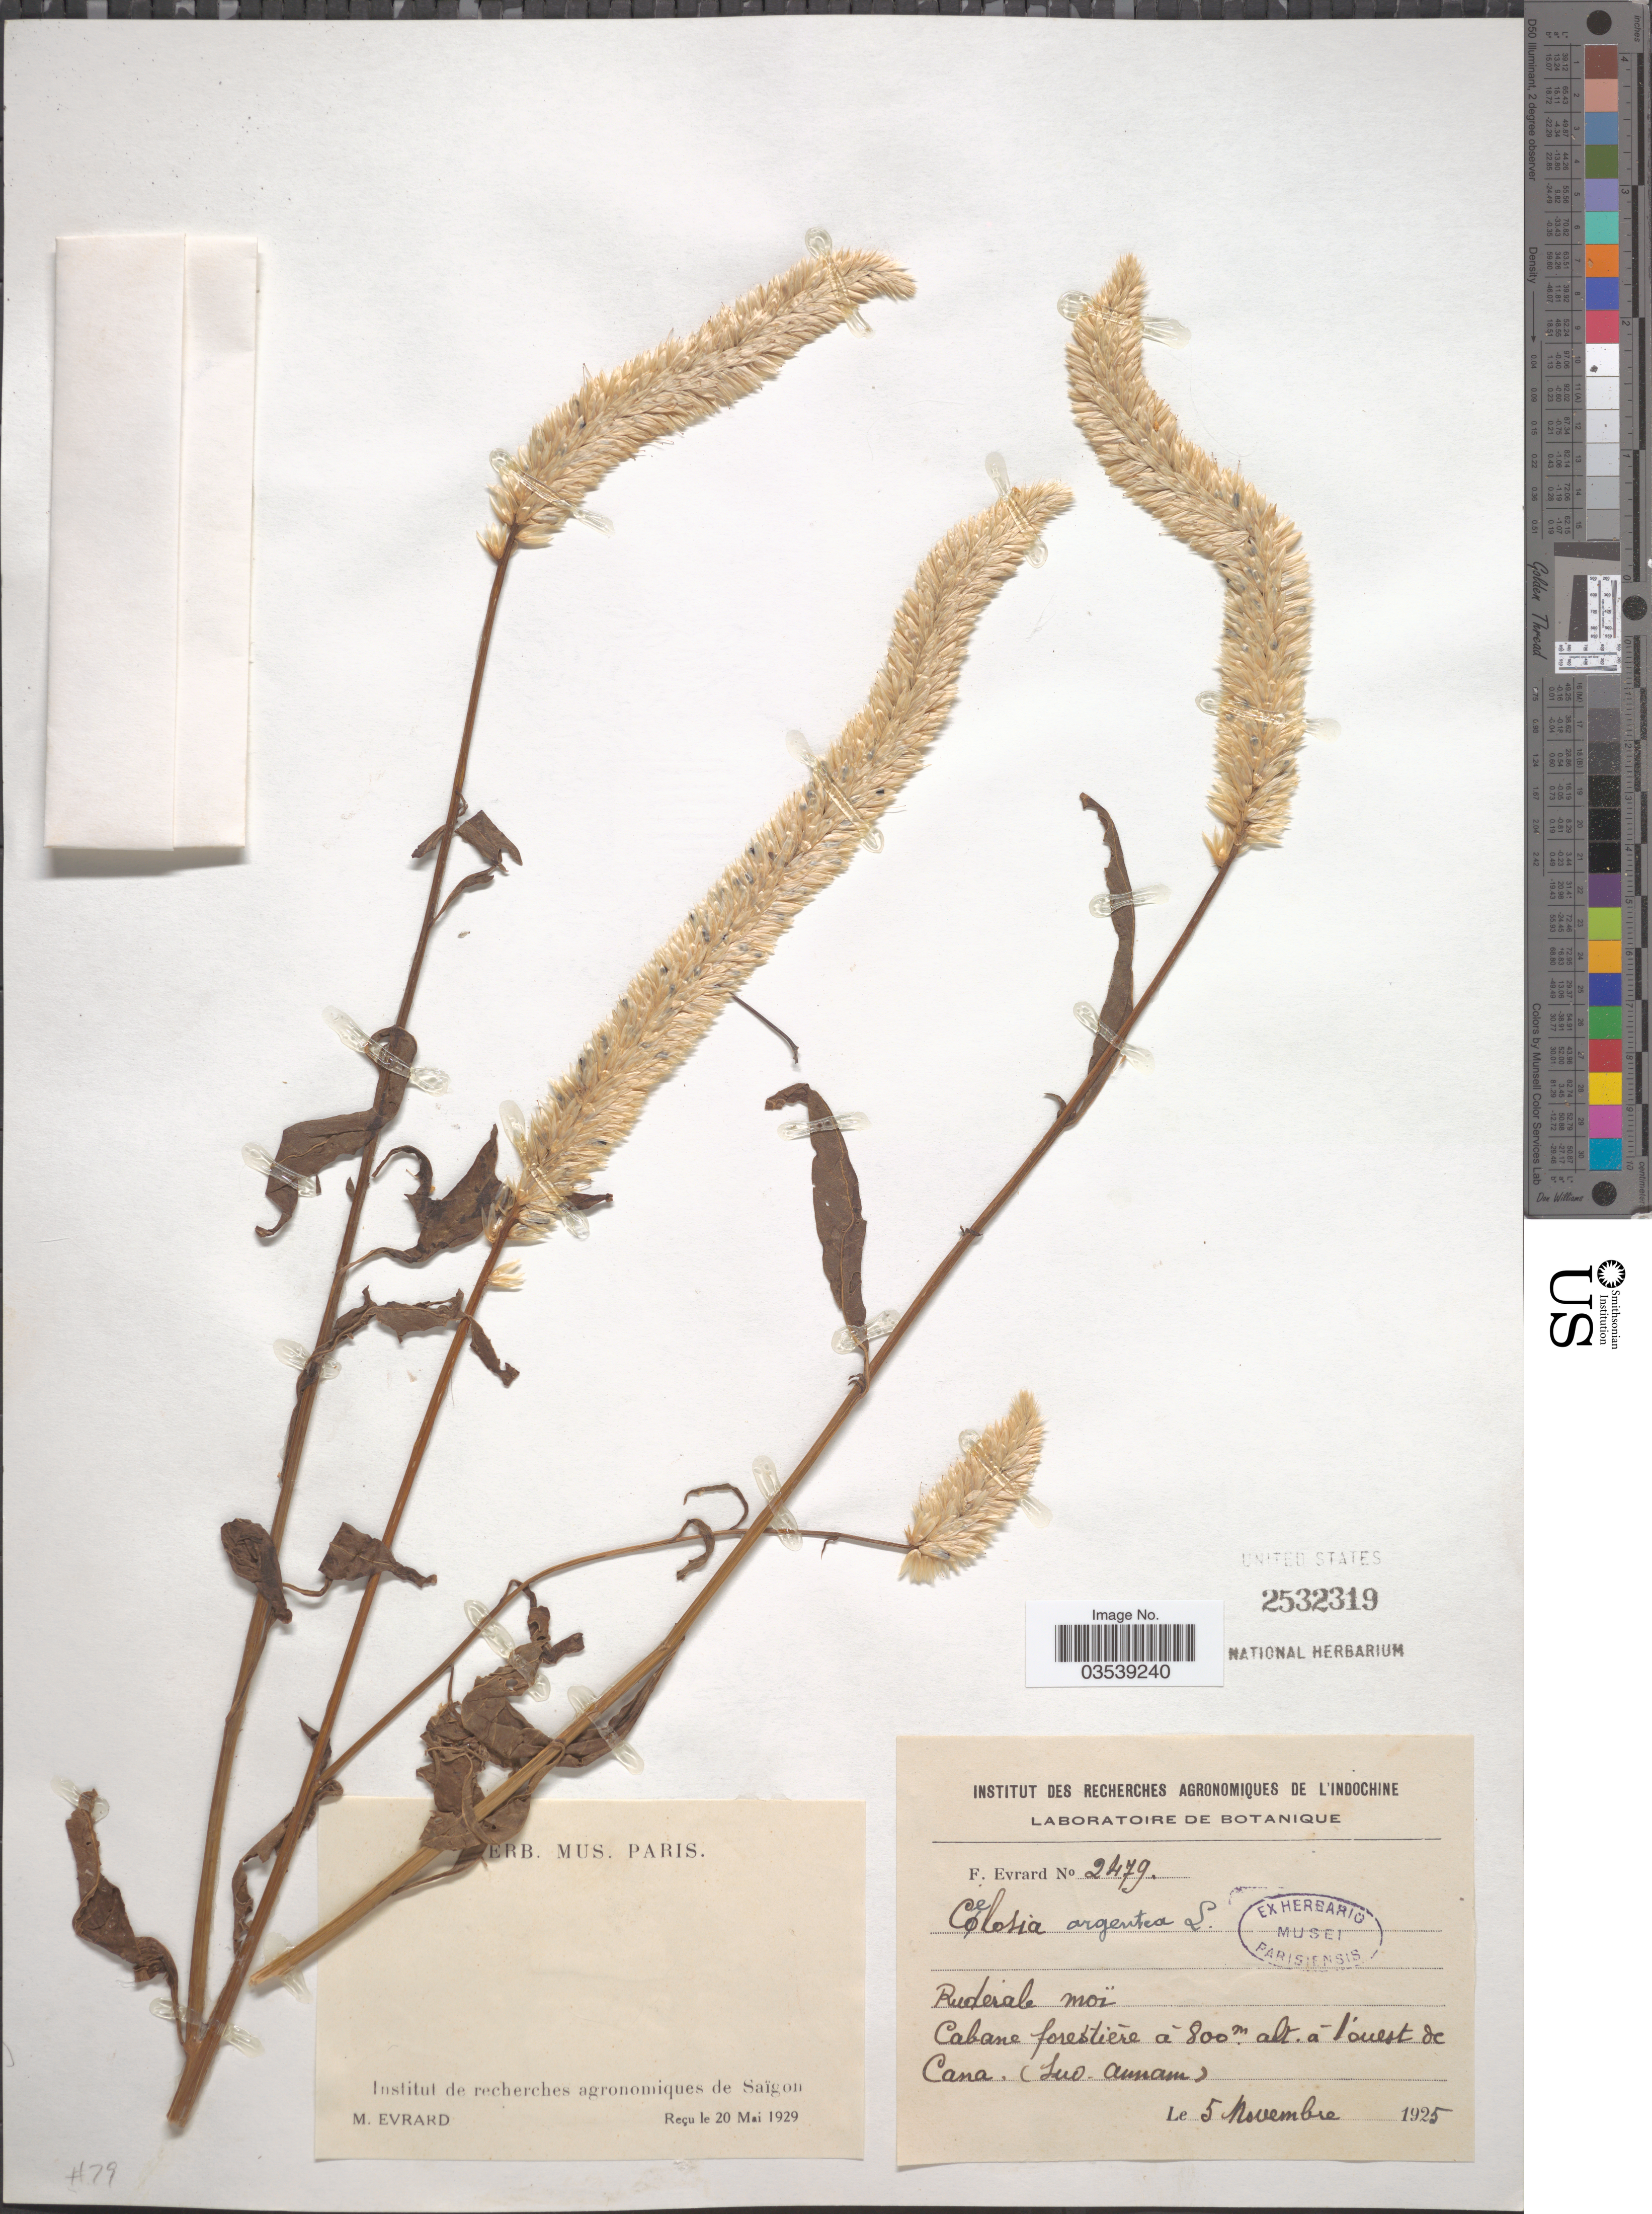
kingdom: Plantae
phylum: Tracheophyta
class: Magnoliopsida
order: Caryophyllales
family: Amaranthaceae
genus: Celosia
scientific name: Celosia argentea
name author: L.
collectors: F. Evrard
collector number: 2479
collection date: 1925-11-05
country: Vietnam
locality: Cabane forestière á l'ouest de Cana. (Sud Annam).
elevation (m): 800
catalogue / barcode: US 2532319